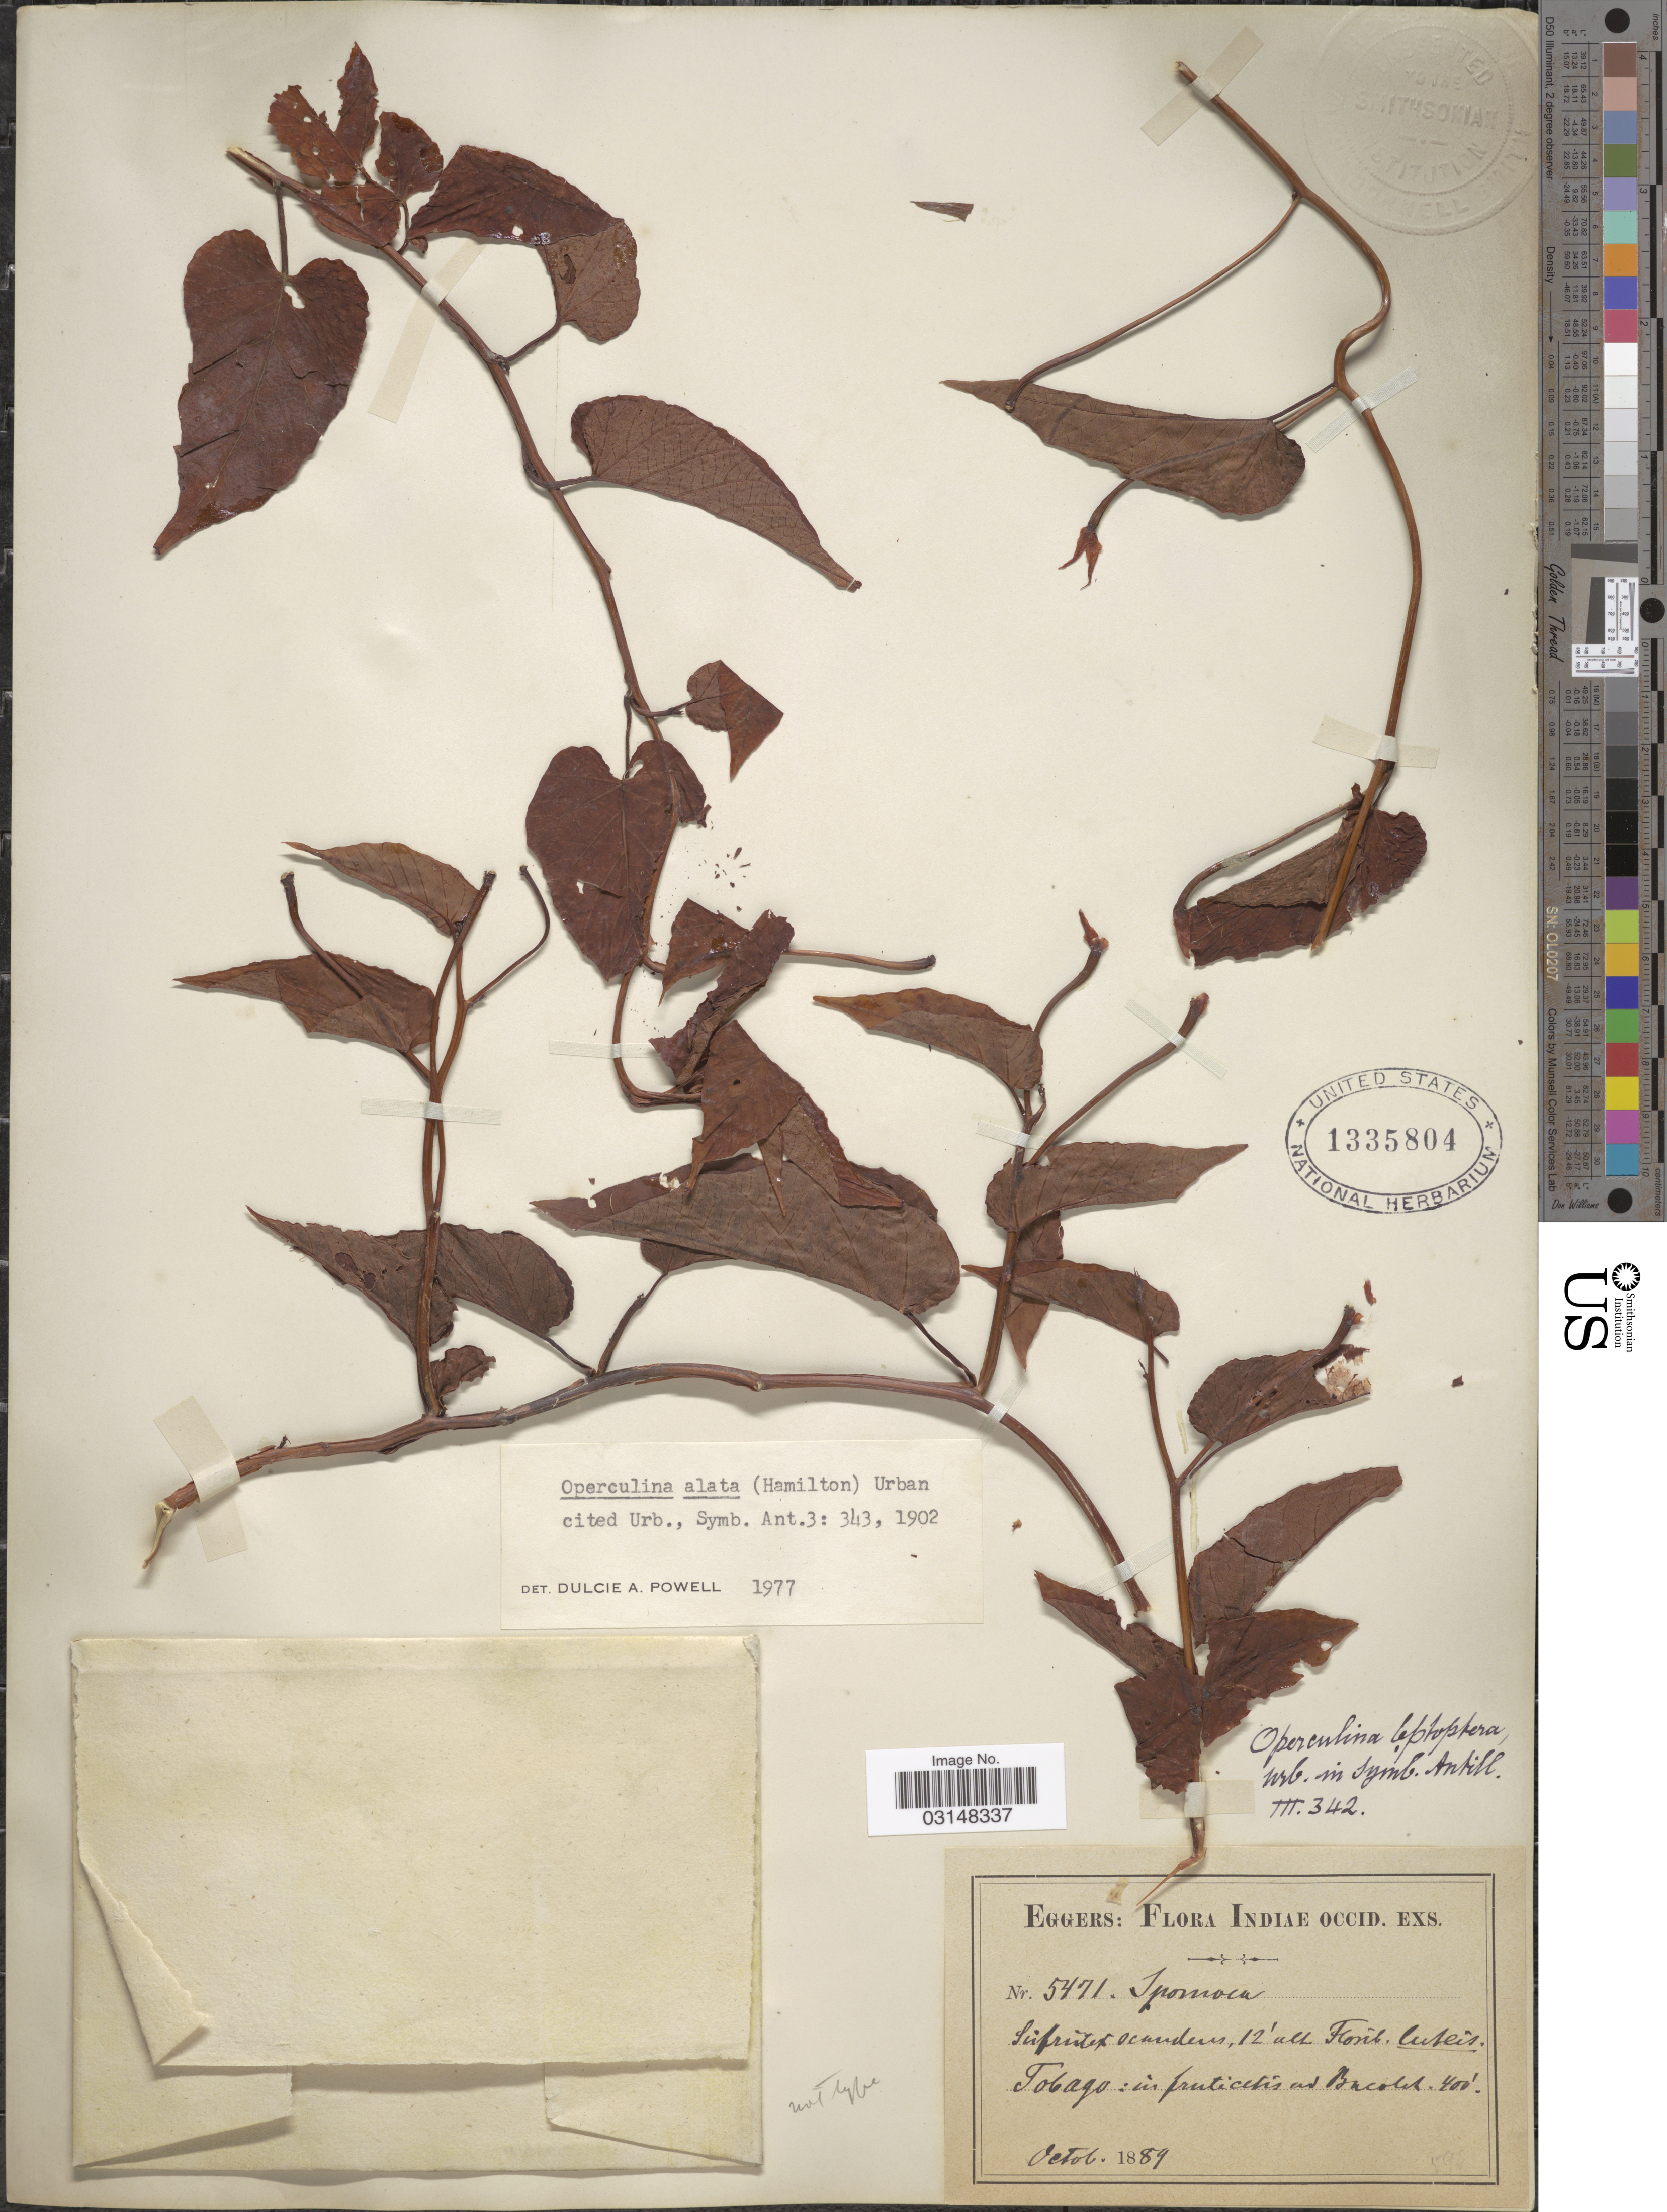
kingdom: Plantae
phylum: Tracheophyta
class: Magnoliopsida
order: Solanales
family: Convolvulaceae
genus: Operculina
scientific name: Operculina alata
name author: (Ham.) Urb.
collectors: -. Eggers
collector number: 5471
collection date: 1889-10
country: Trinidad and Tobago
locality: Indiae occid. exs., Tobago: in fruticetis ad Bacolet.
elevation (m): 122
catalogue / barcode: US 1335804